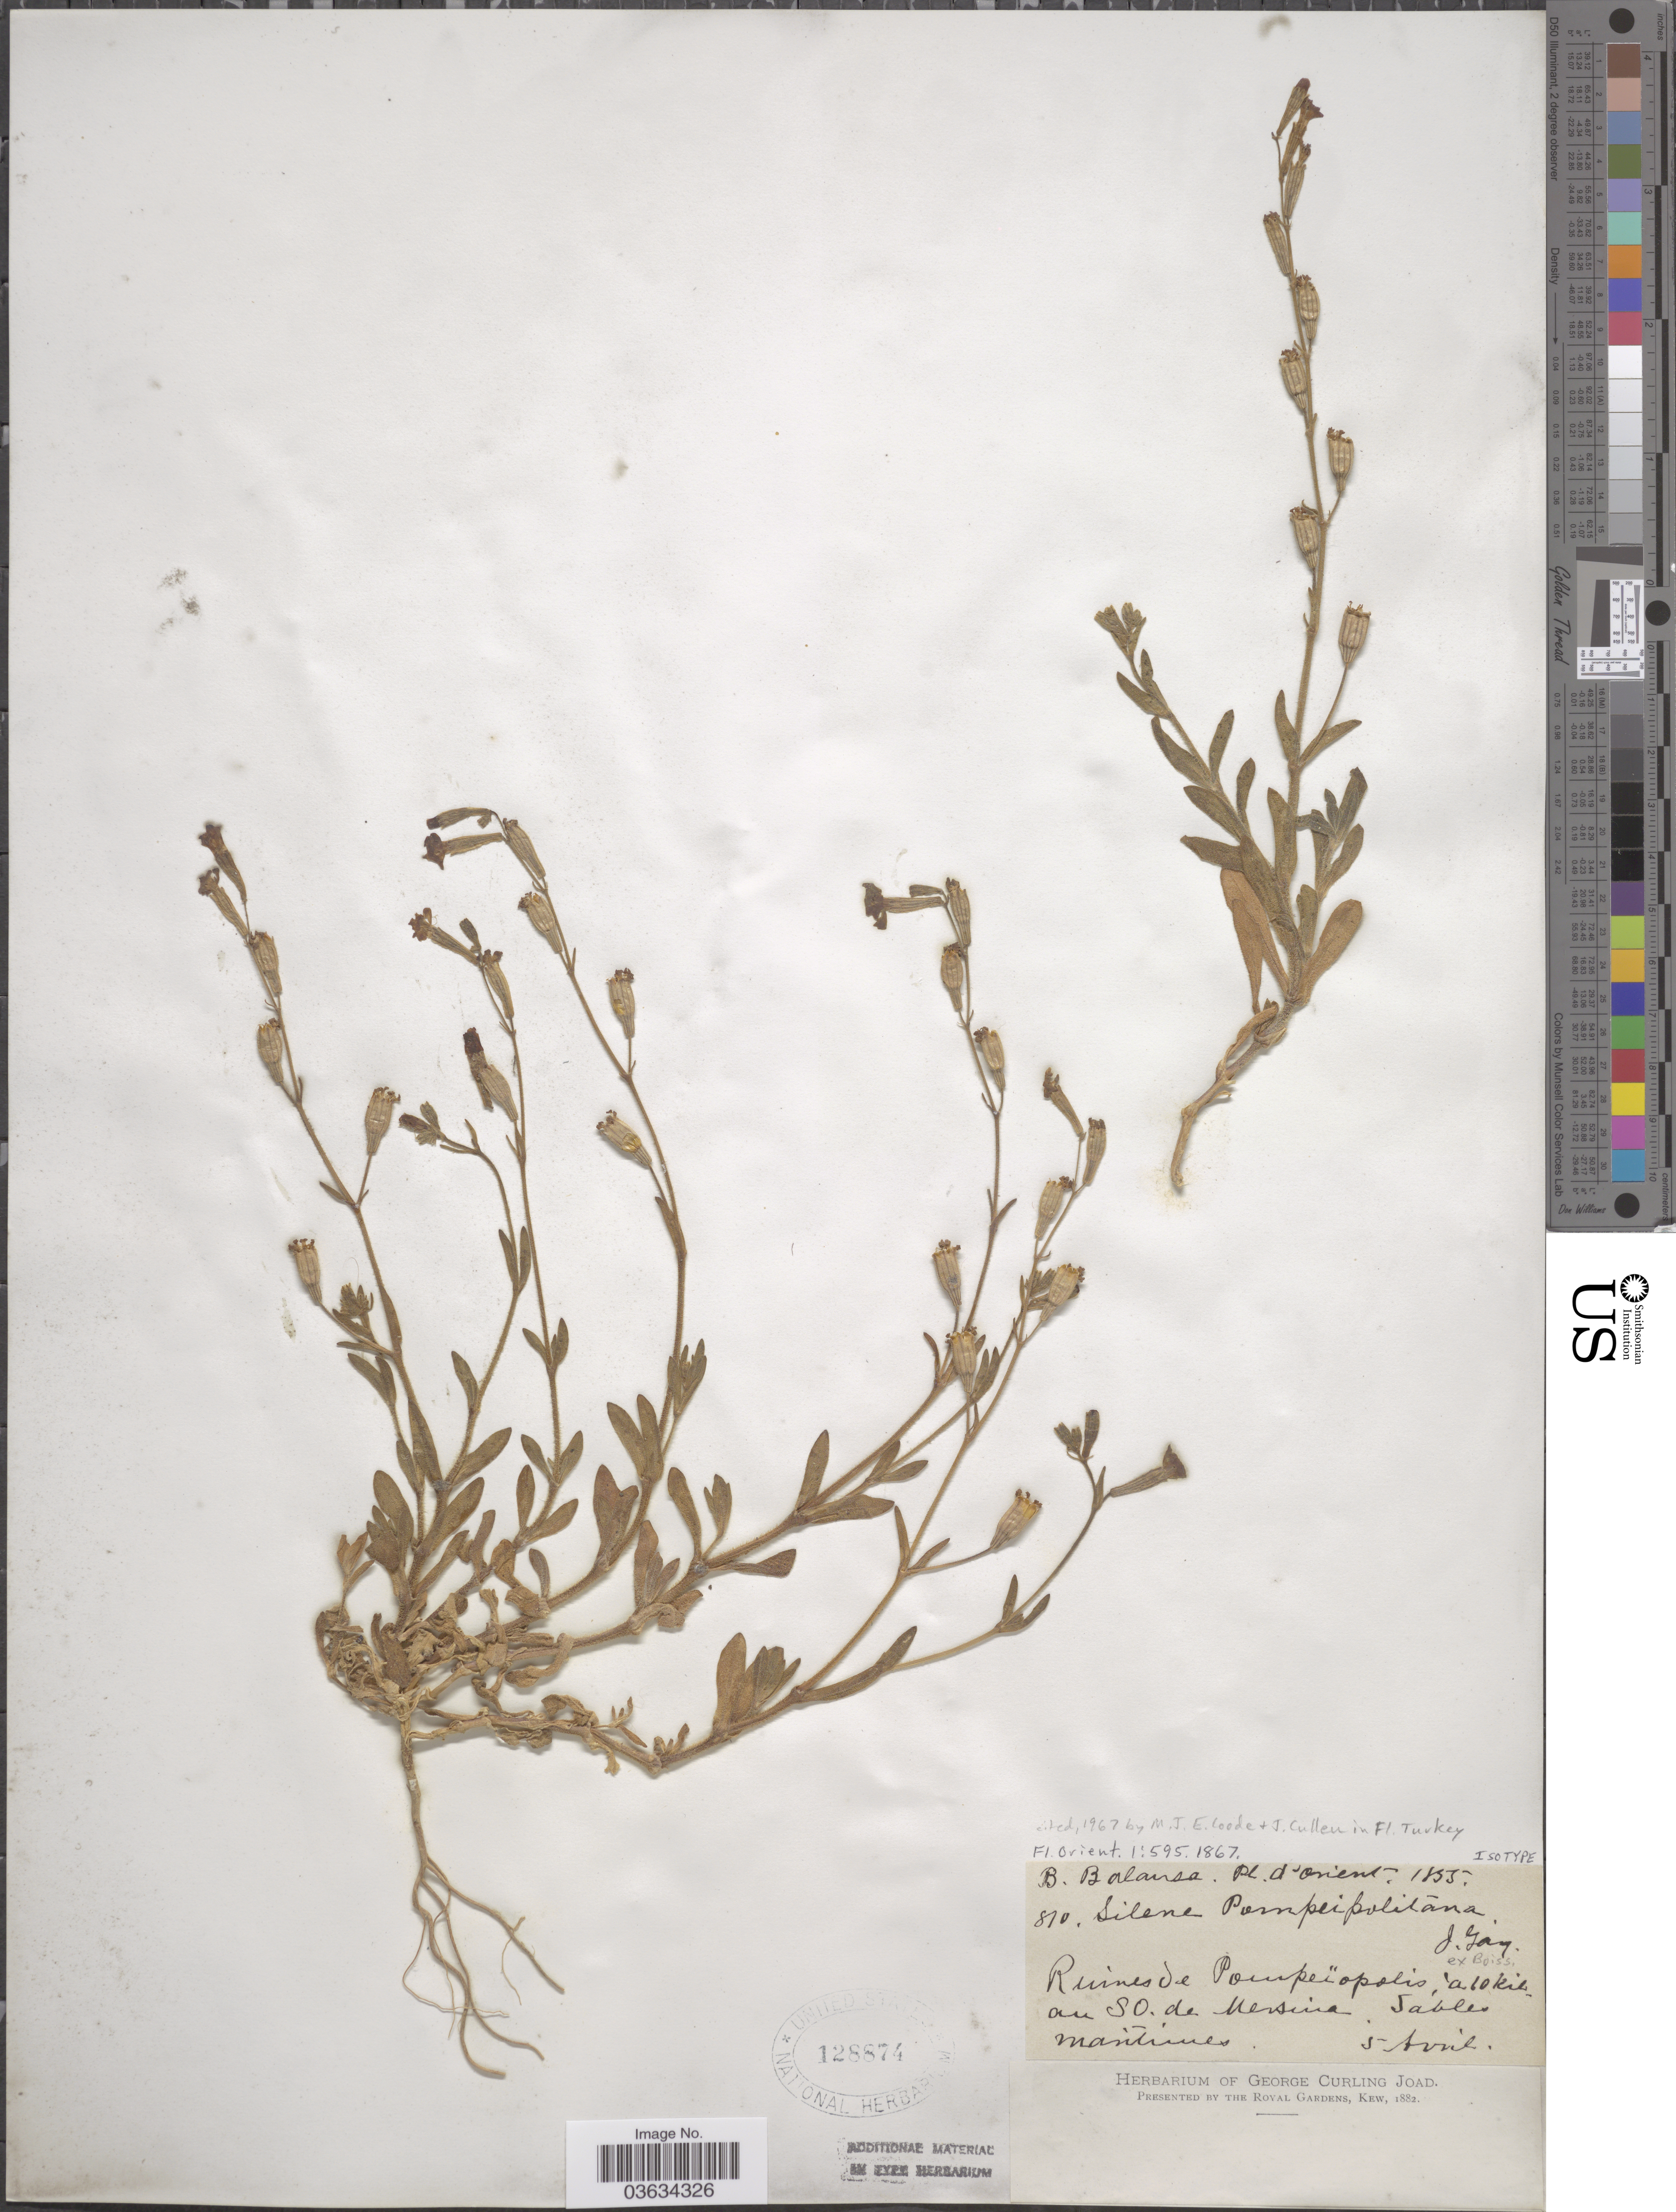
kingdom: Plantae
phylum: Tracheophyta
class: Magnoliopsida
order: Caryophyllales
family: Caryophyllaceae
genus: Silene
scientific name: Silene pompeiopolitana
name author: J. Gay ex Boiss.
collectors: B. Balansa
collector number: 810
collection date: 1855-04-05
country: Turkey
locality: D'Orient. Ruines de Pompeïopolis, à 10 kil. au SO. de Mensina. Sables maritimes.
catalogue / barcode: US 128874